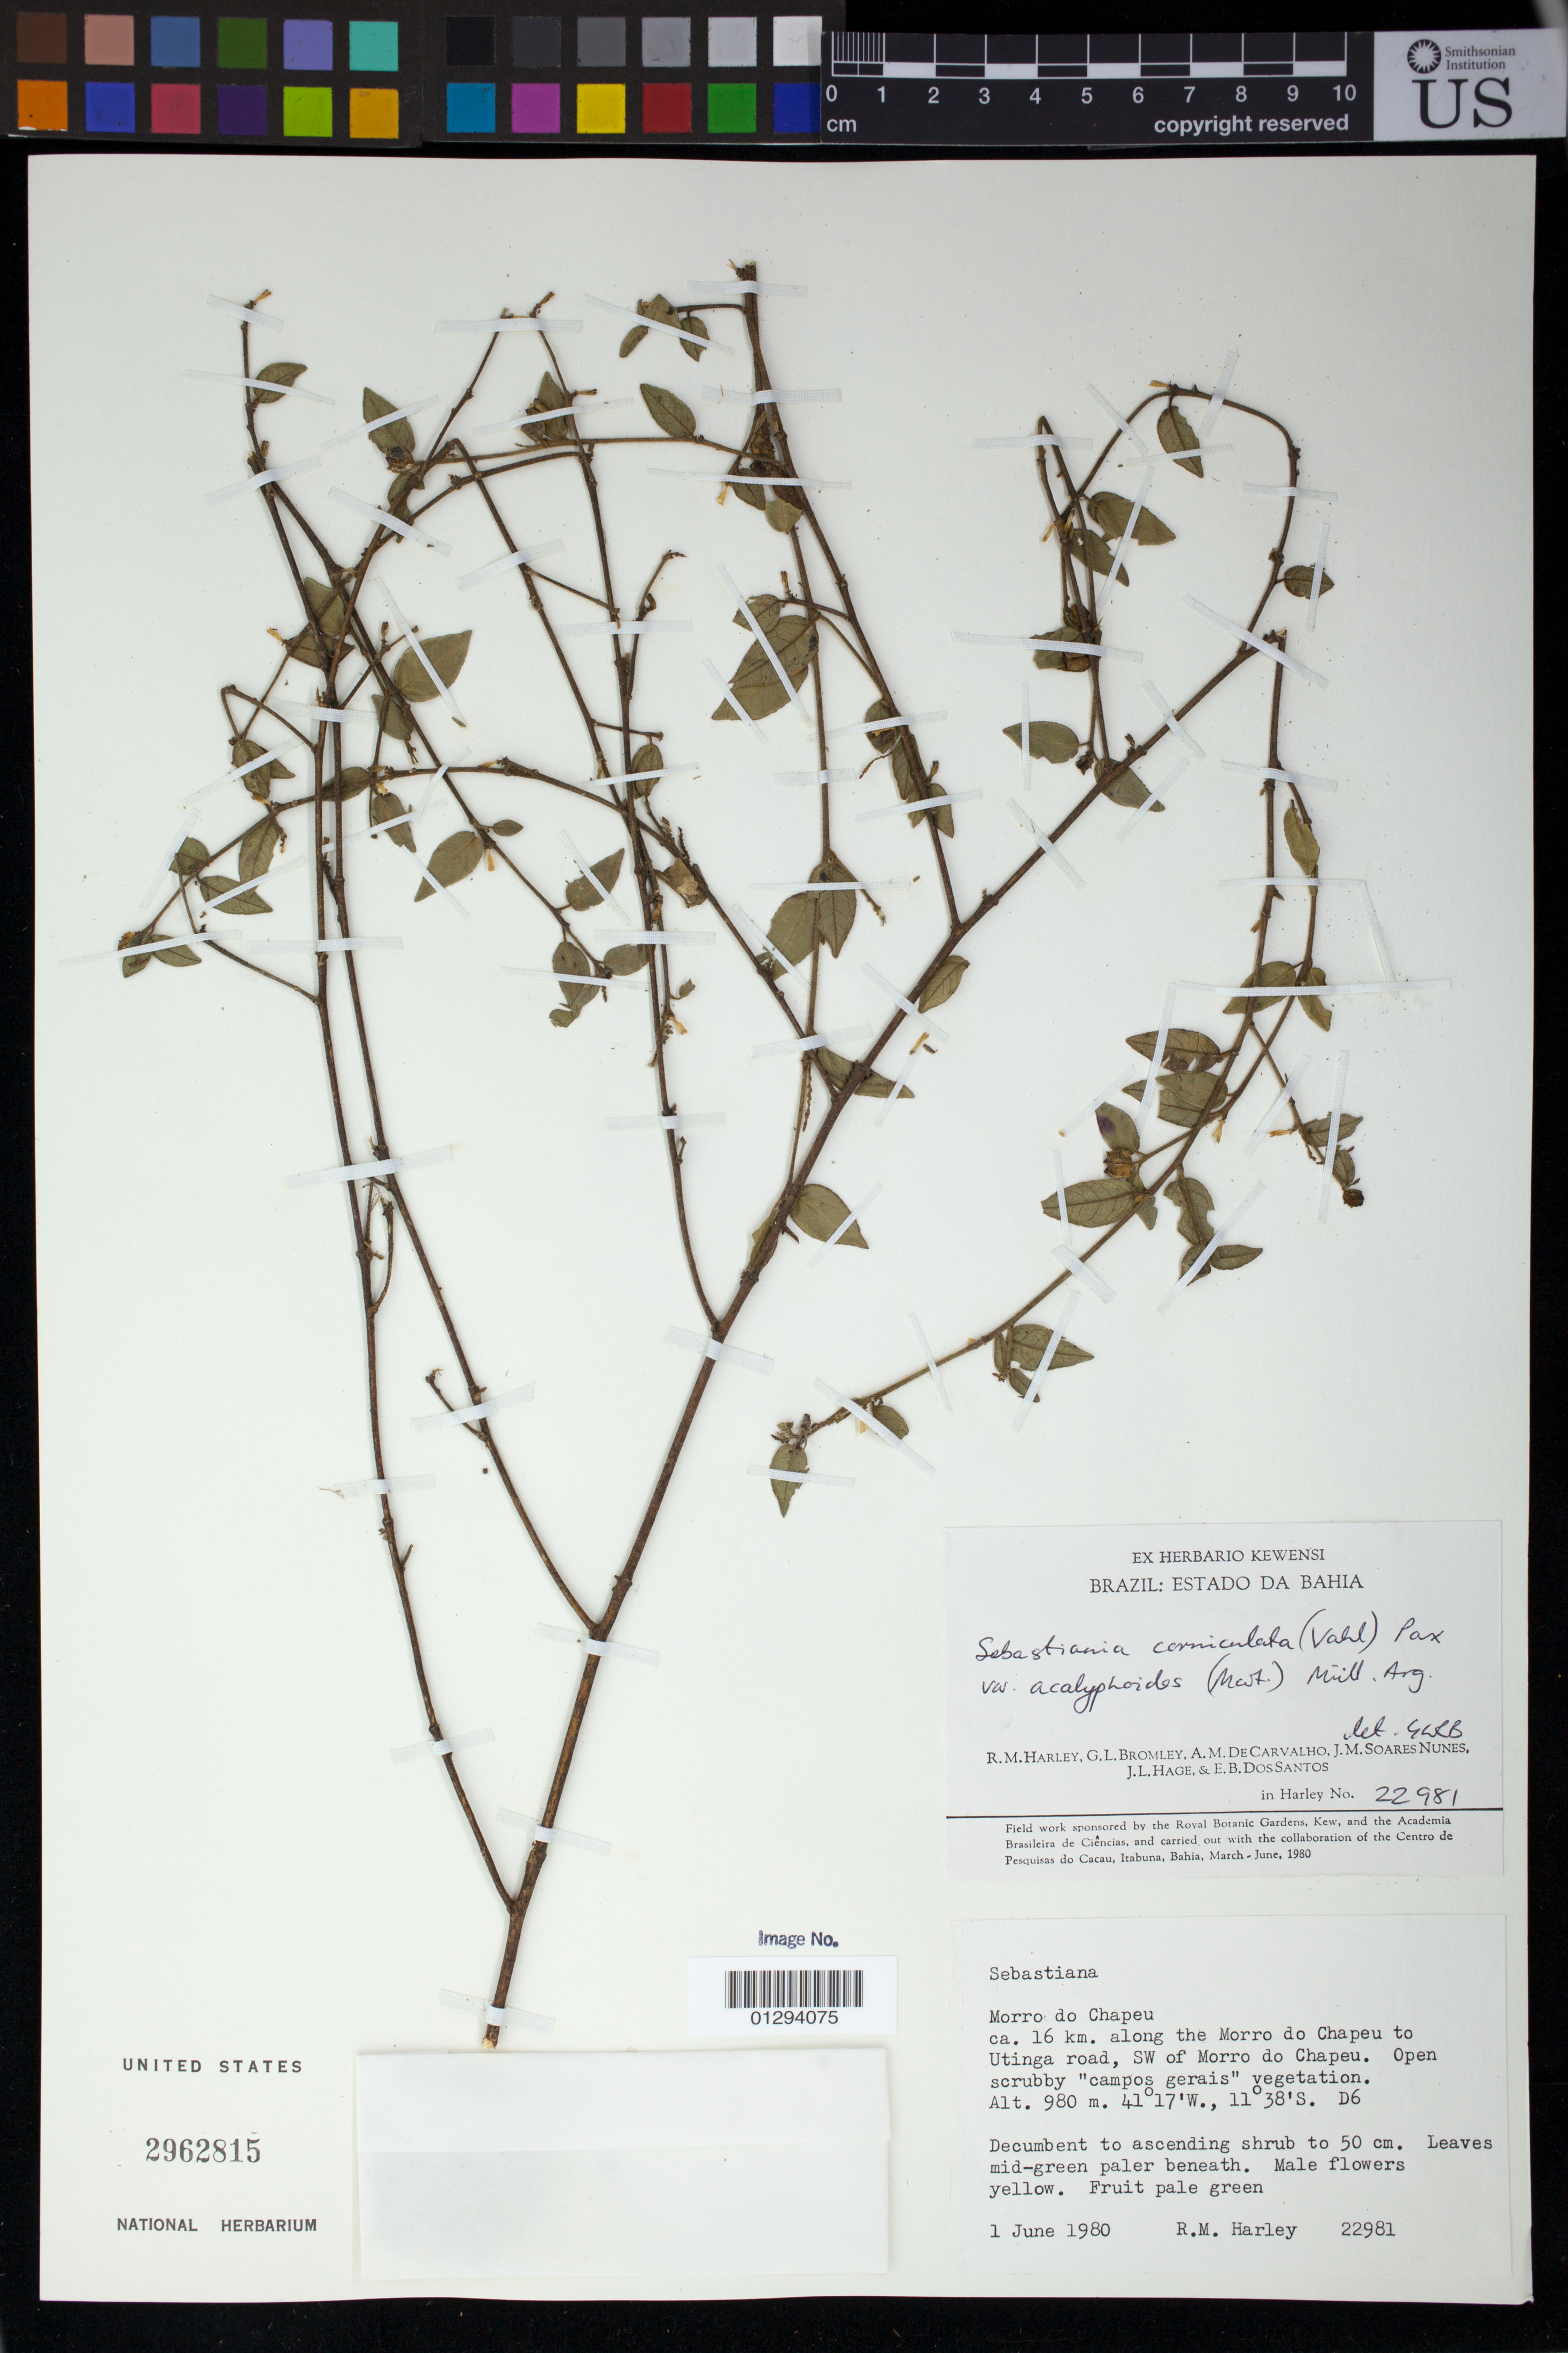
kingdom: Plantae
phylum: Tracheophyta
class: Magnoliopsida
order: Malpighiales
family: Euphorbiaceae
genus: Sebastiania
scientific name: Sebastiania corniculata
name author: (Vahl) Müll. Arg.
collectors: R. M. Harley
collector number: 22981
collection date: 1980-06-01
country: Brazil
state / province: Bahia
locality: Morro do Chapeu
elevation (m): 980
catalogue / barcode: US 2962815